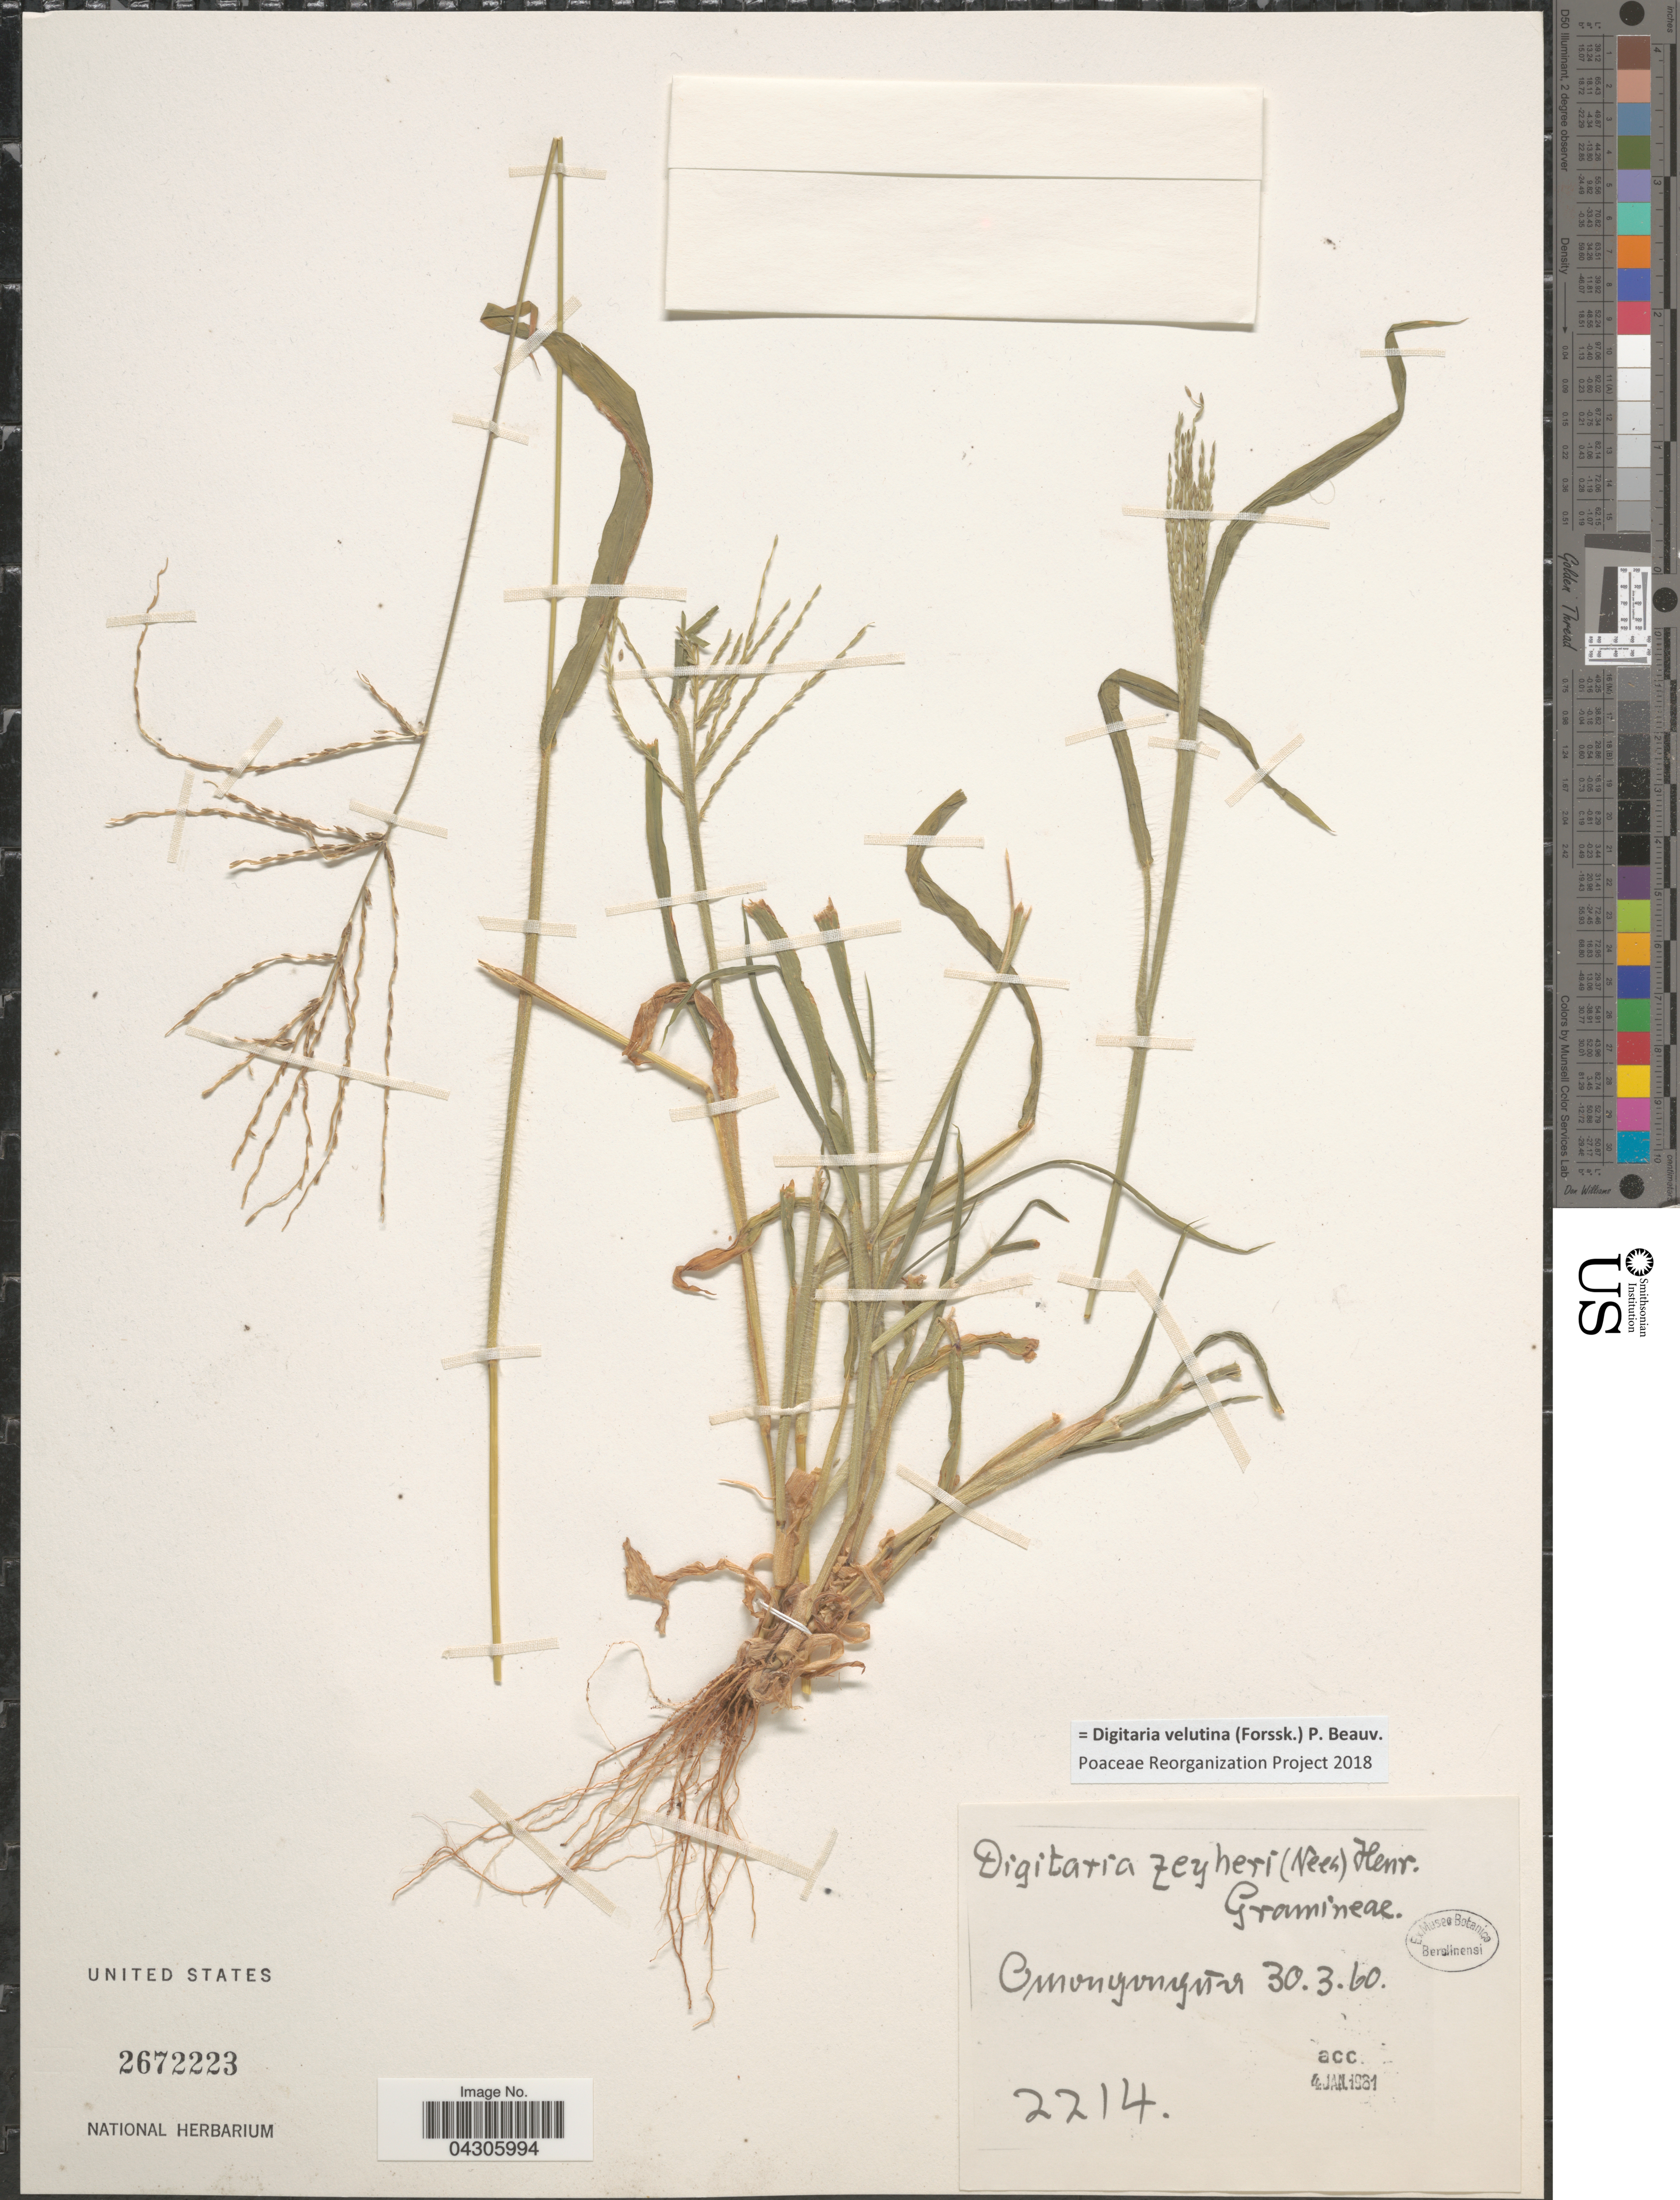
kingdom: Plantae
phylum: Tracheophyta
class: Liliopsida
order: Poales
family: Poaceae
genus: Digitaria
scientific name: Digitaria velutina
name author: (Forssk.) P. Beauv.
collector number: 2214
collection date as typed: Transcribed d/m/y: 30/3/60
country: Namibia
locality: Omongongua.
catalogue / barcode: US 2672223